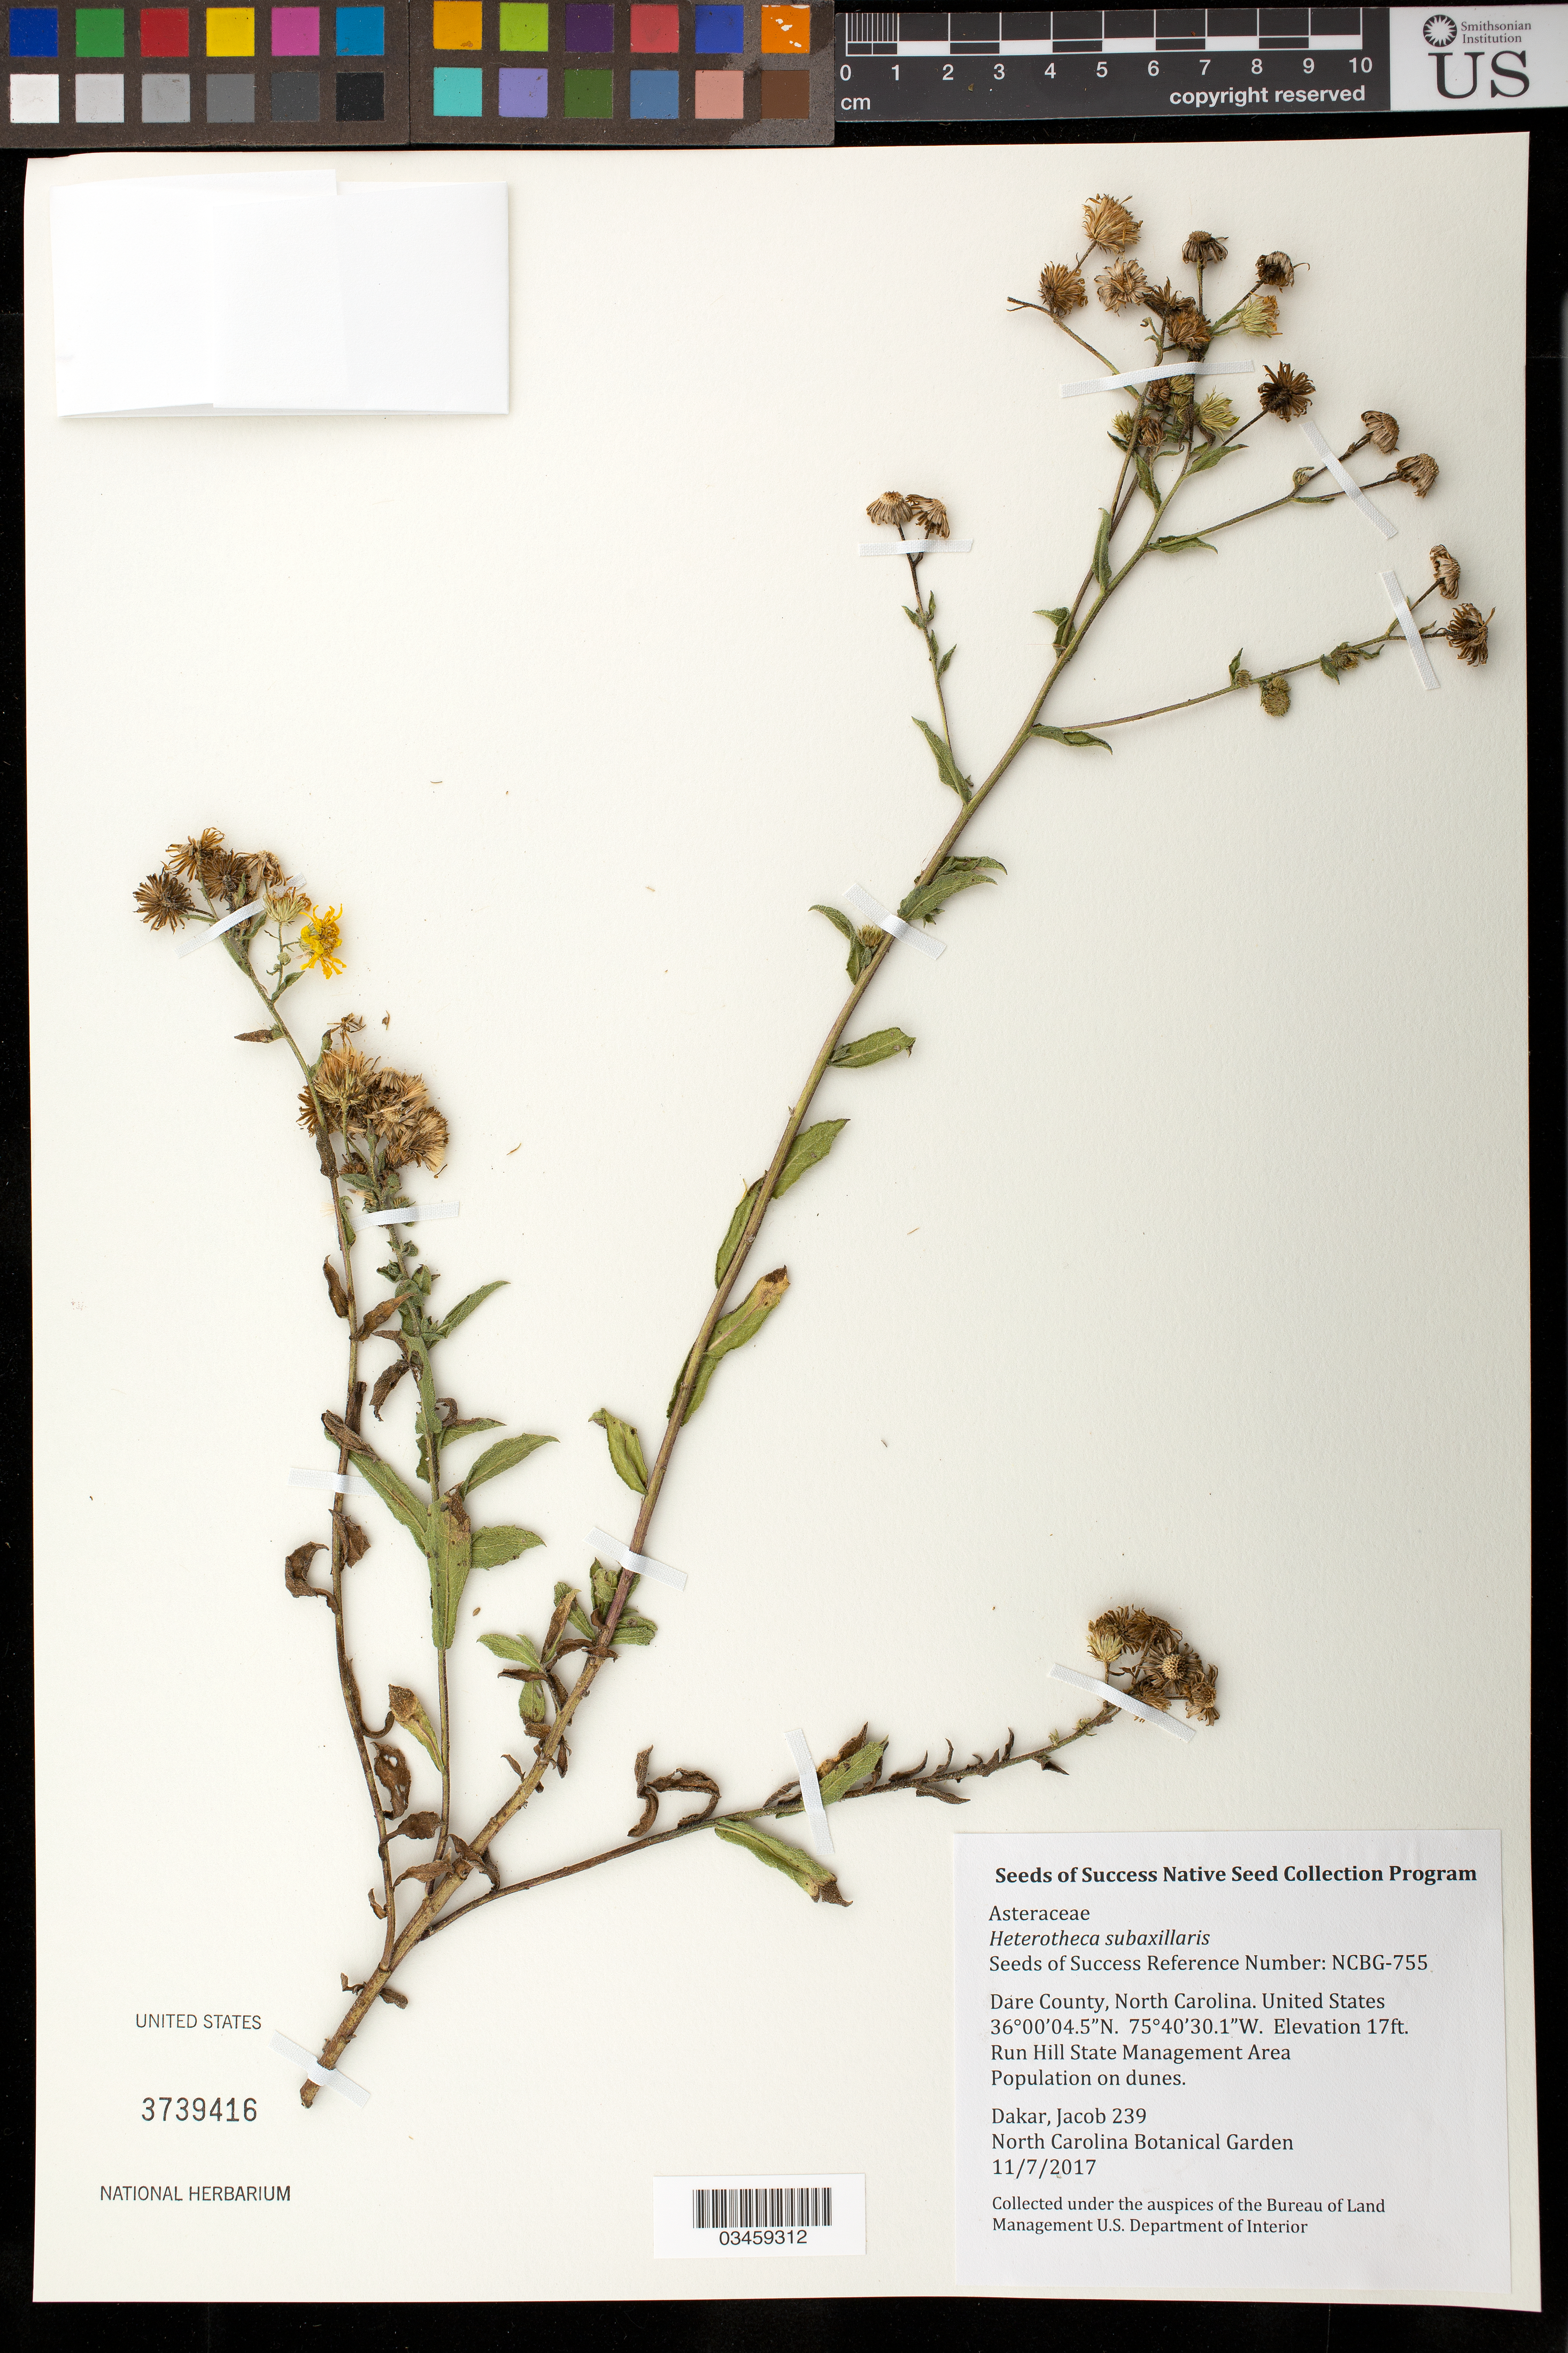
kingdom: Plantae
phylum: Tracheophyta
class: Magnoliopsida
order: Asterales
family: Asteraceae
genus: Heterotheca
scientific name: Heterotheca subaxillaris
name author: (Lam.) Britton & Rusby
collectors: J. Dakar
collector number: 239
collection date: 2017-11-07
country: United States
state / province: North Carolina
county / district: Dare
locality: Run Hill State Management Area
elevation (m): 5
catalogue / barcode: US 3739416